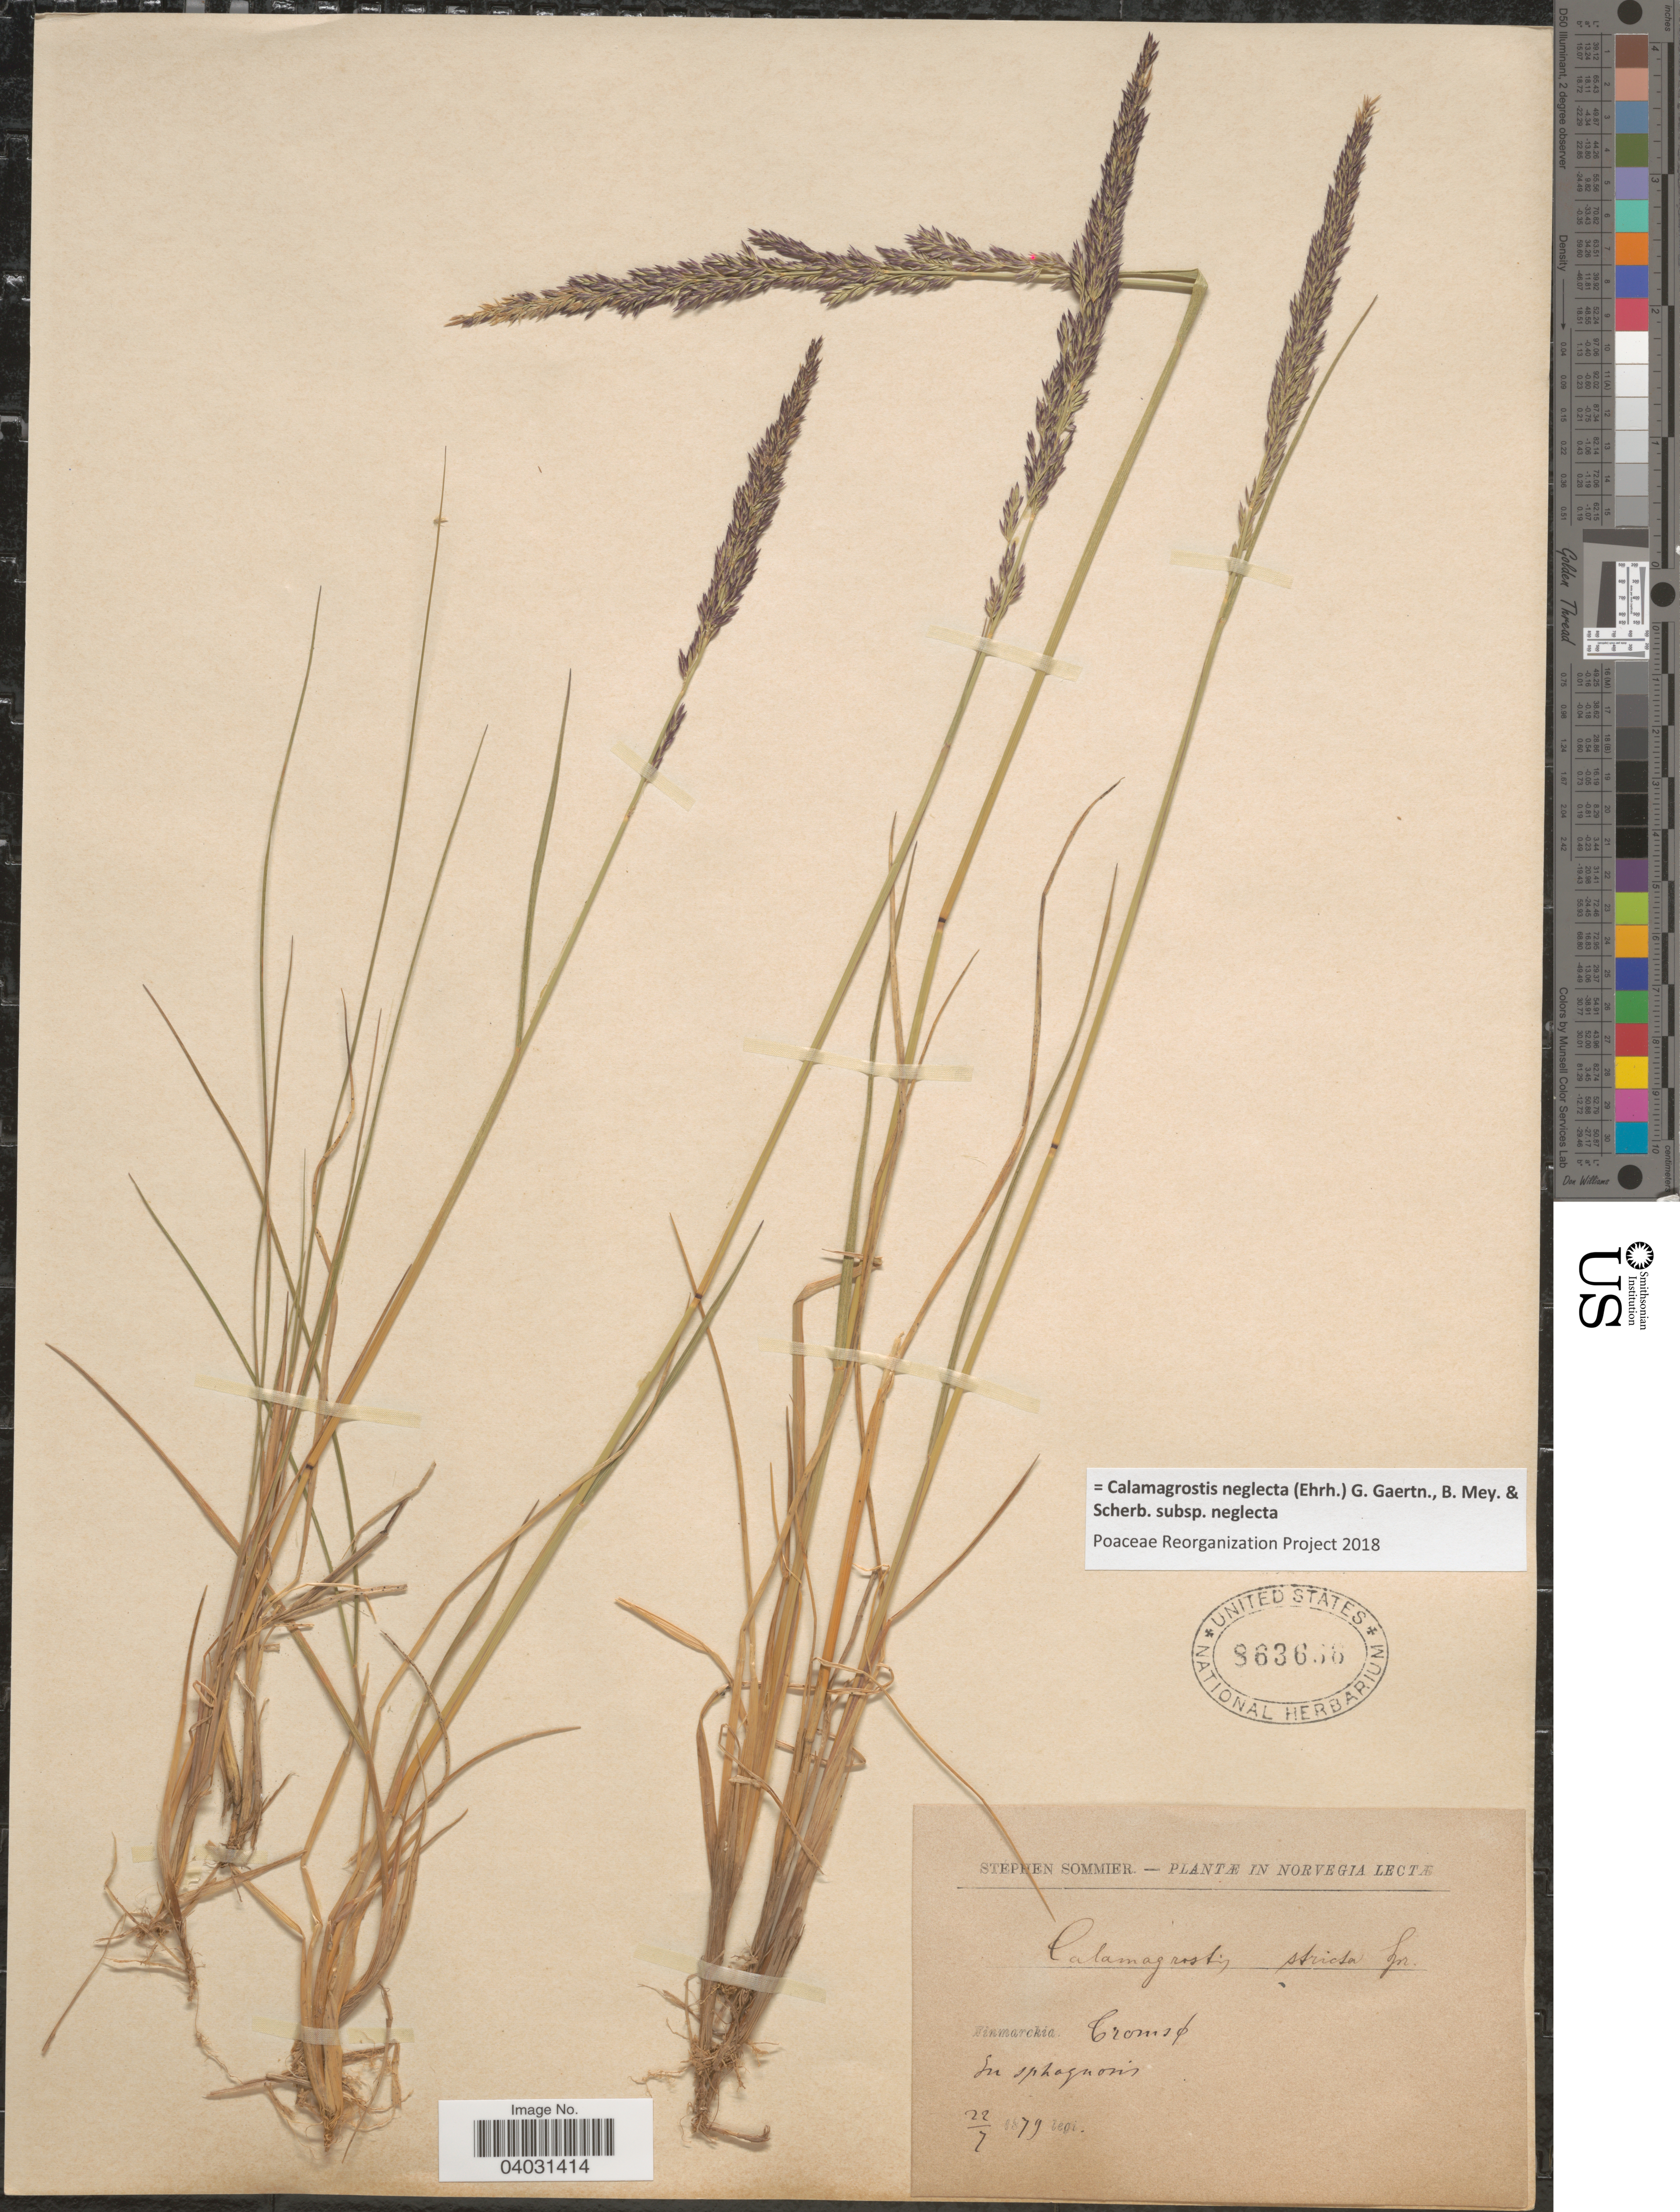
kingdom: Plantae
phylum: Tracheophyta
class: Liliopsida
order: Poales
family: Poaceae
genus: Calamagrostis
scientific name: Calamagrostis neglecta subsp. neglecta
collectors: S. Sommier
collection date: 1879-07-22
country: Norway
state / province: Finnmark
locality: Norvegia. Finmarckia. Cromsø.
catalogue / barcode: US 863666